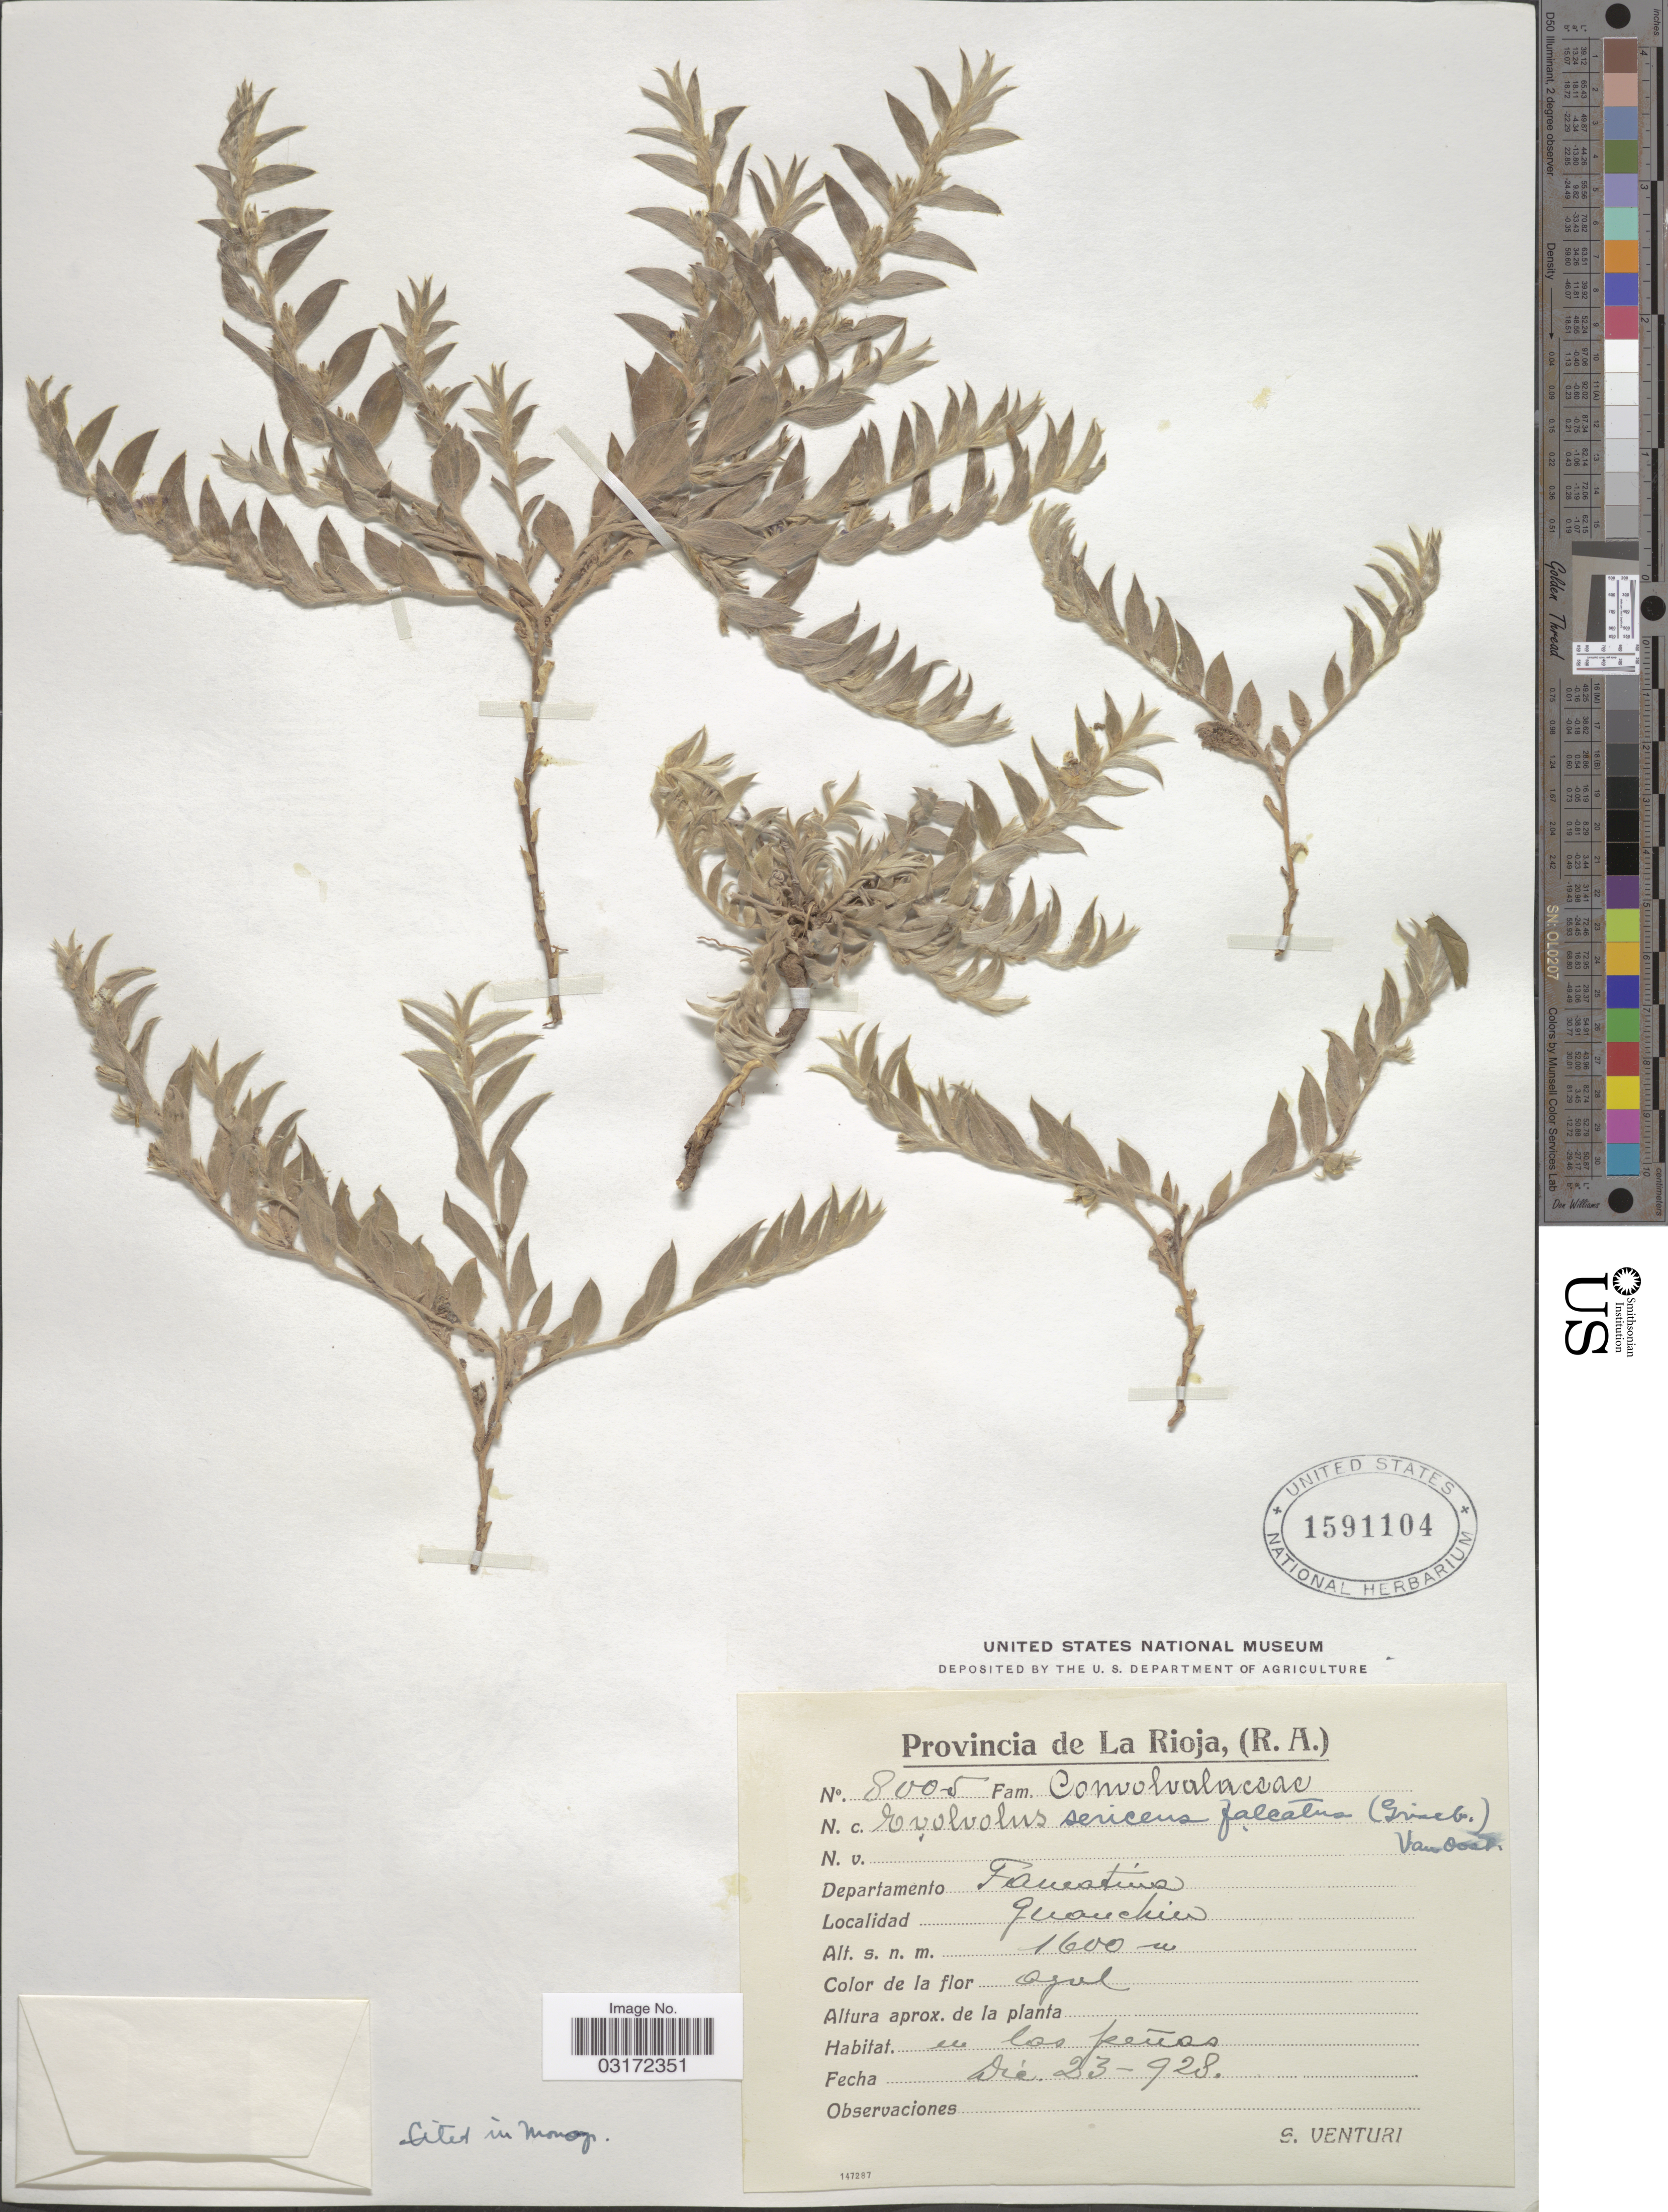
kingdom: Plantae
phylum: Tracheophyta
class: Magnoliopsida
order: Solanales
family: Convolvulaceae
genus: Evolvulus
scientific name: Evolvulus sericeus var. falcatus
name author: (Griseb.) Ooststr.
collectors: S. Venturi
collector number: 8005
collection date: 1928-12-23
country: Argentina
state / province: La Rioja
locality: Departamento Famatina. Guanchin.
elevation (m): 1600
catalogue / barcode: US 1591104